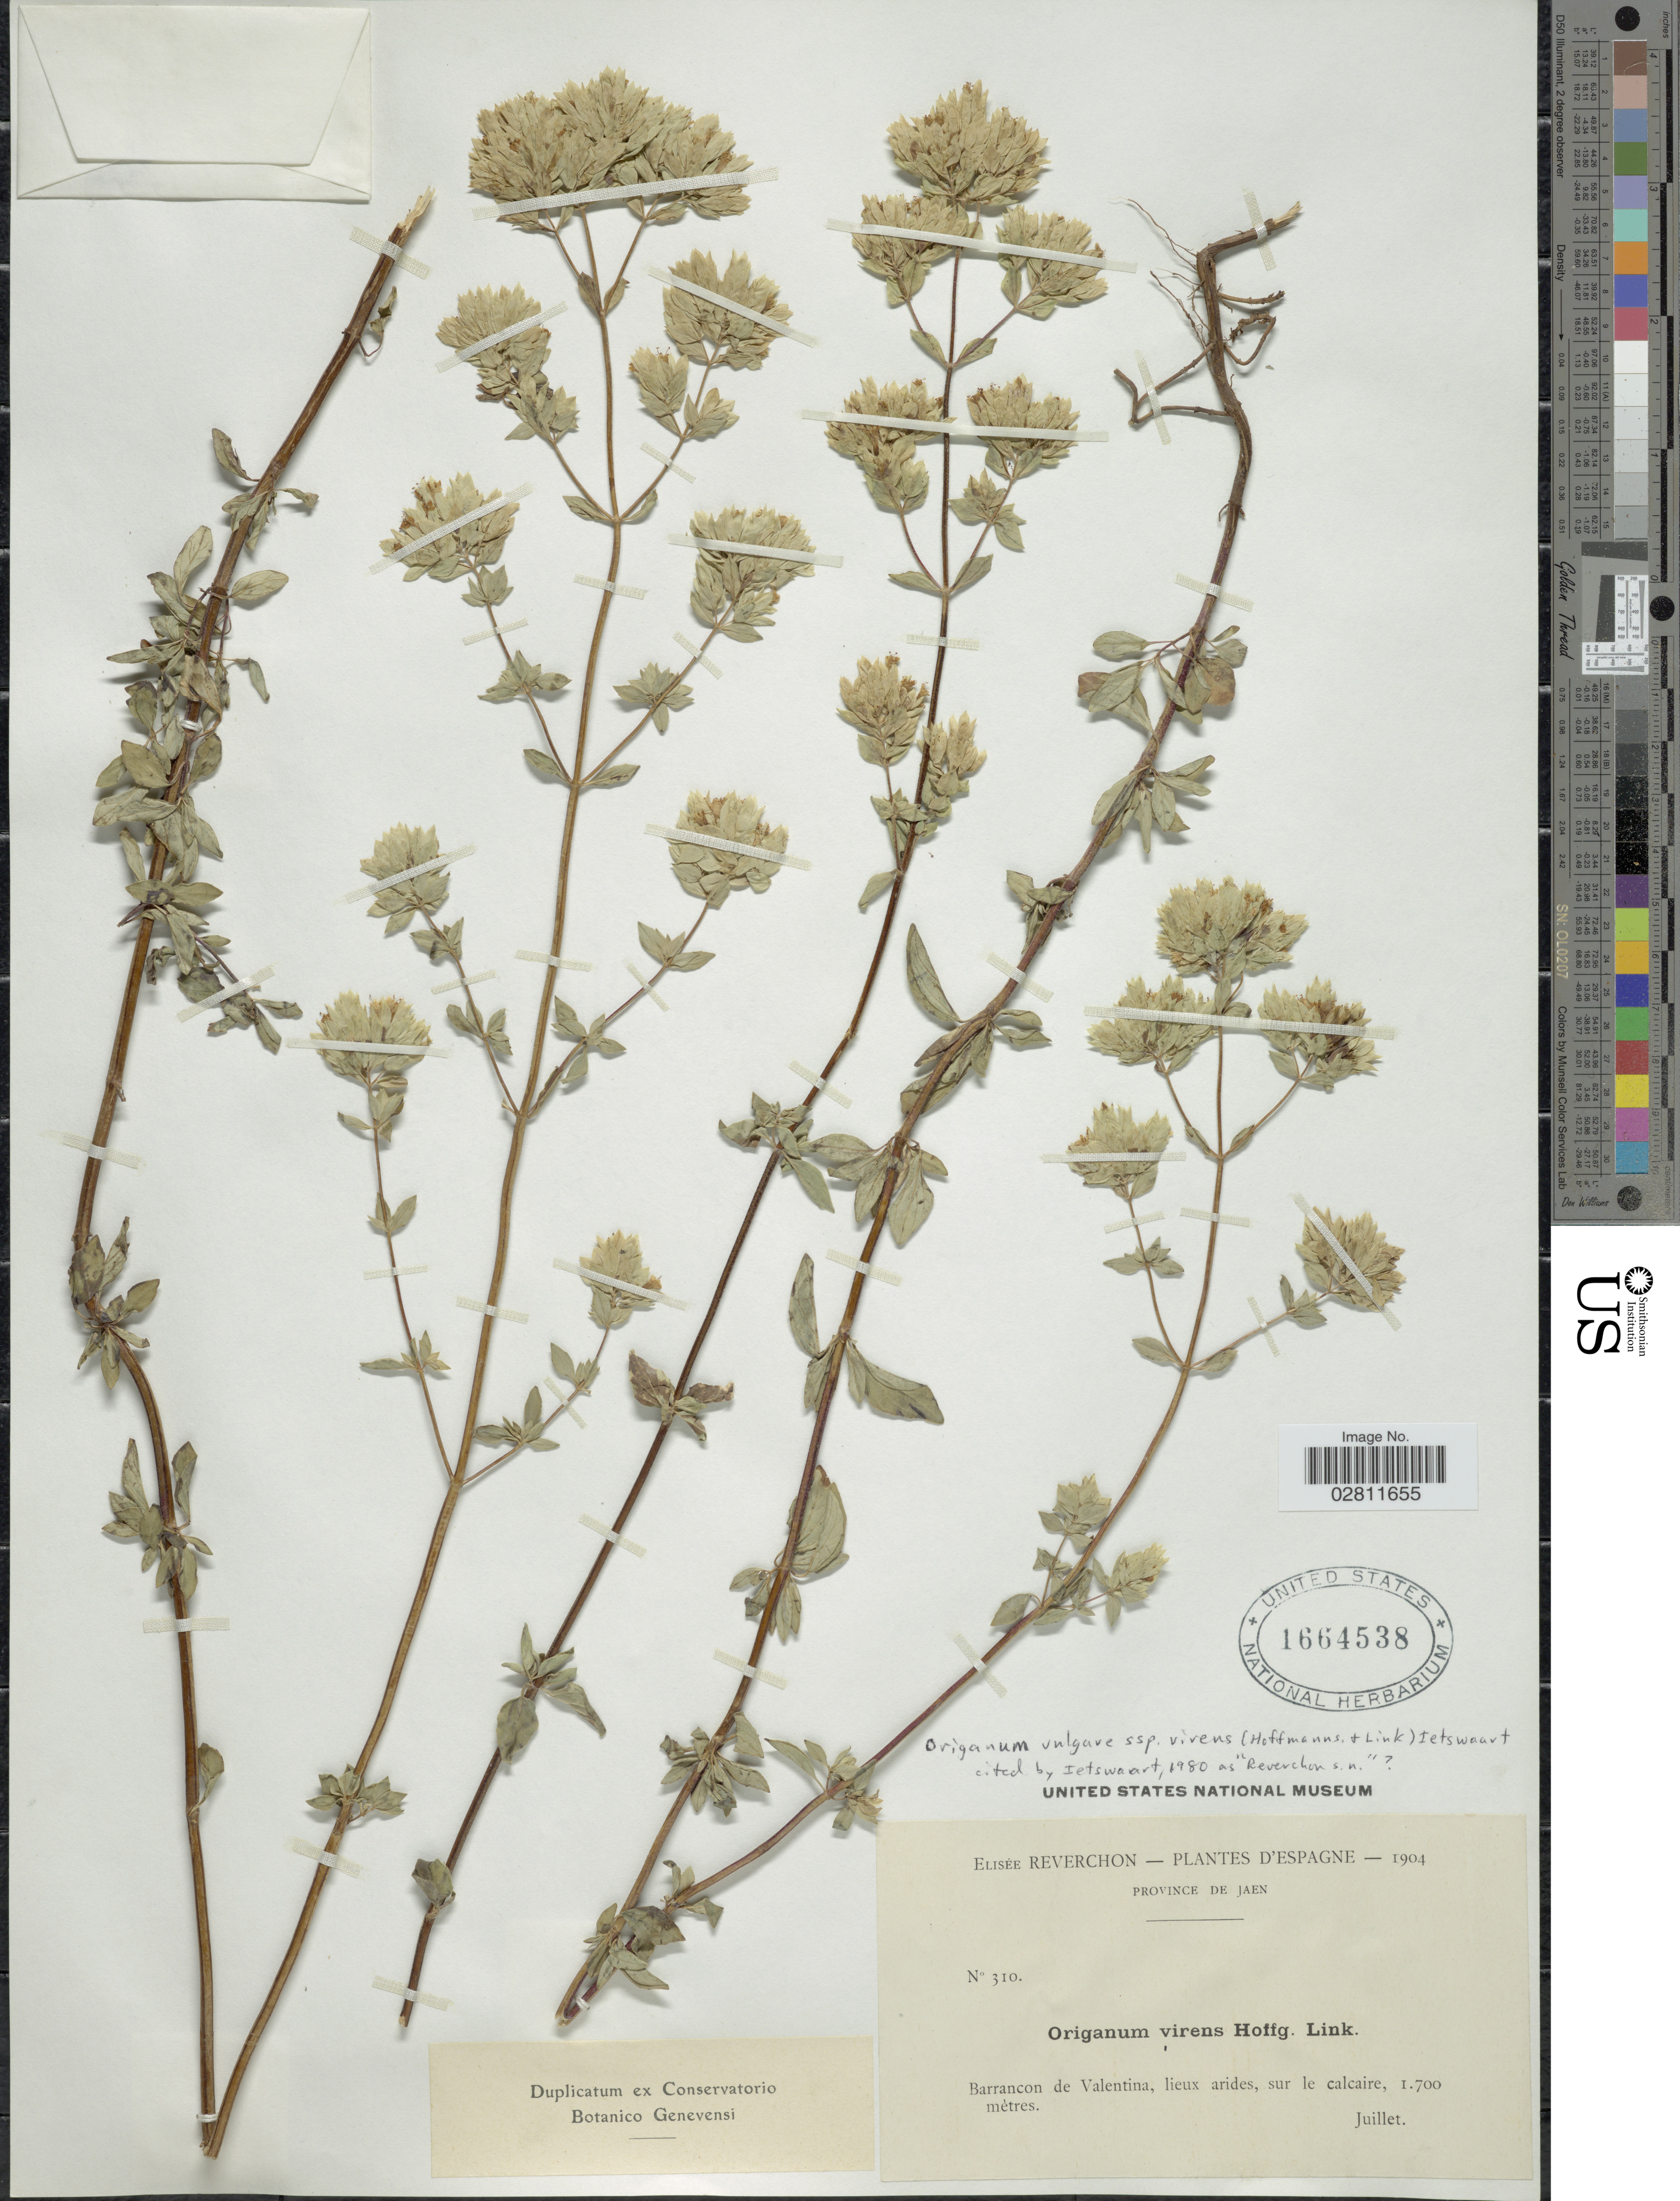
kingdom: Plantae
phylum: Tracheophyta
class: Magnoliopsida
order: Lamiales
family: Lamiaceae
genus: Origanum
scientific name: Origanum vulgare subsp. virens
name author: (Hoffmanns. & Link) Ietsw.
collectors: E. Reverchon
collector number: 310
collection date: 1904-07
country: Spain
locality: Province de Jaen. Barrancon de Valentina, lieux arides, sur le calcaire.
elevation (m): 1700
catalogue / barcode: US 1664538